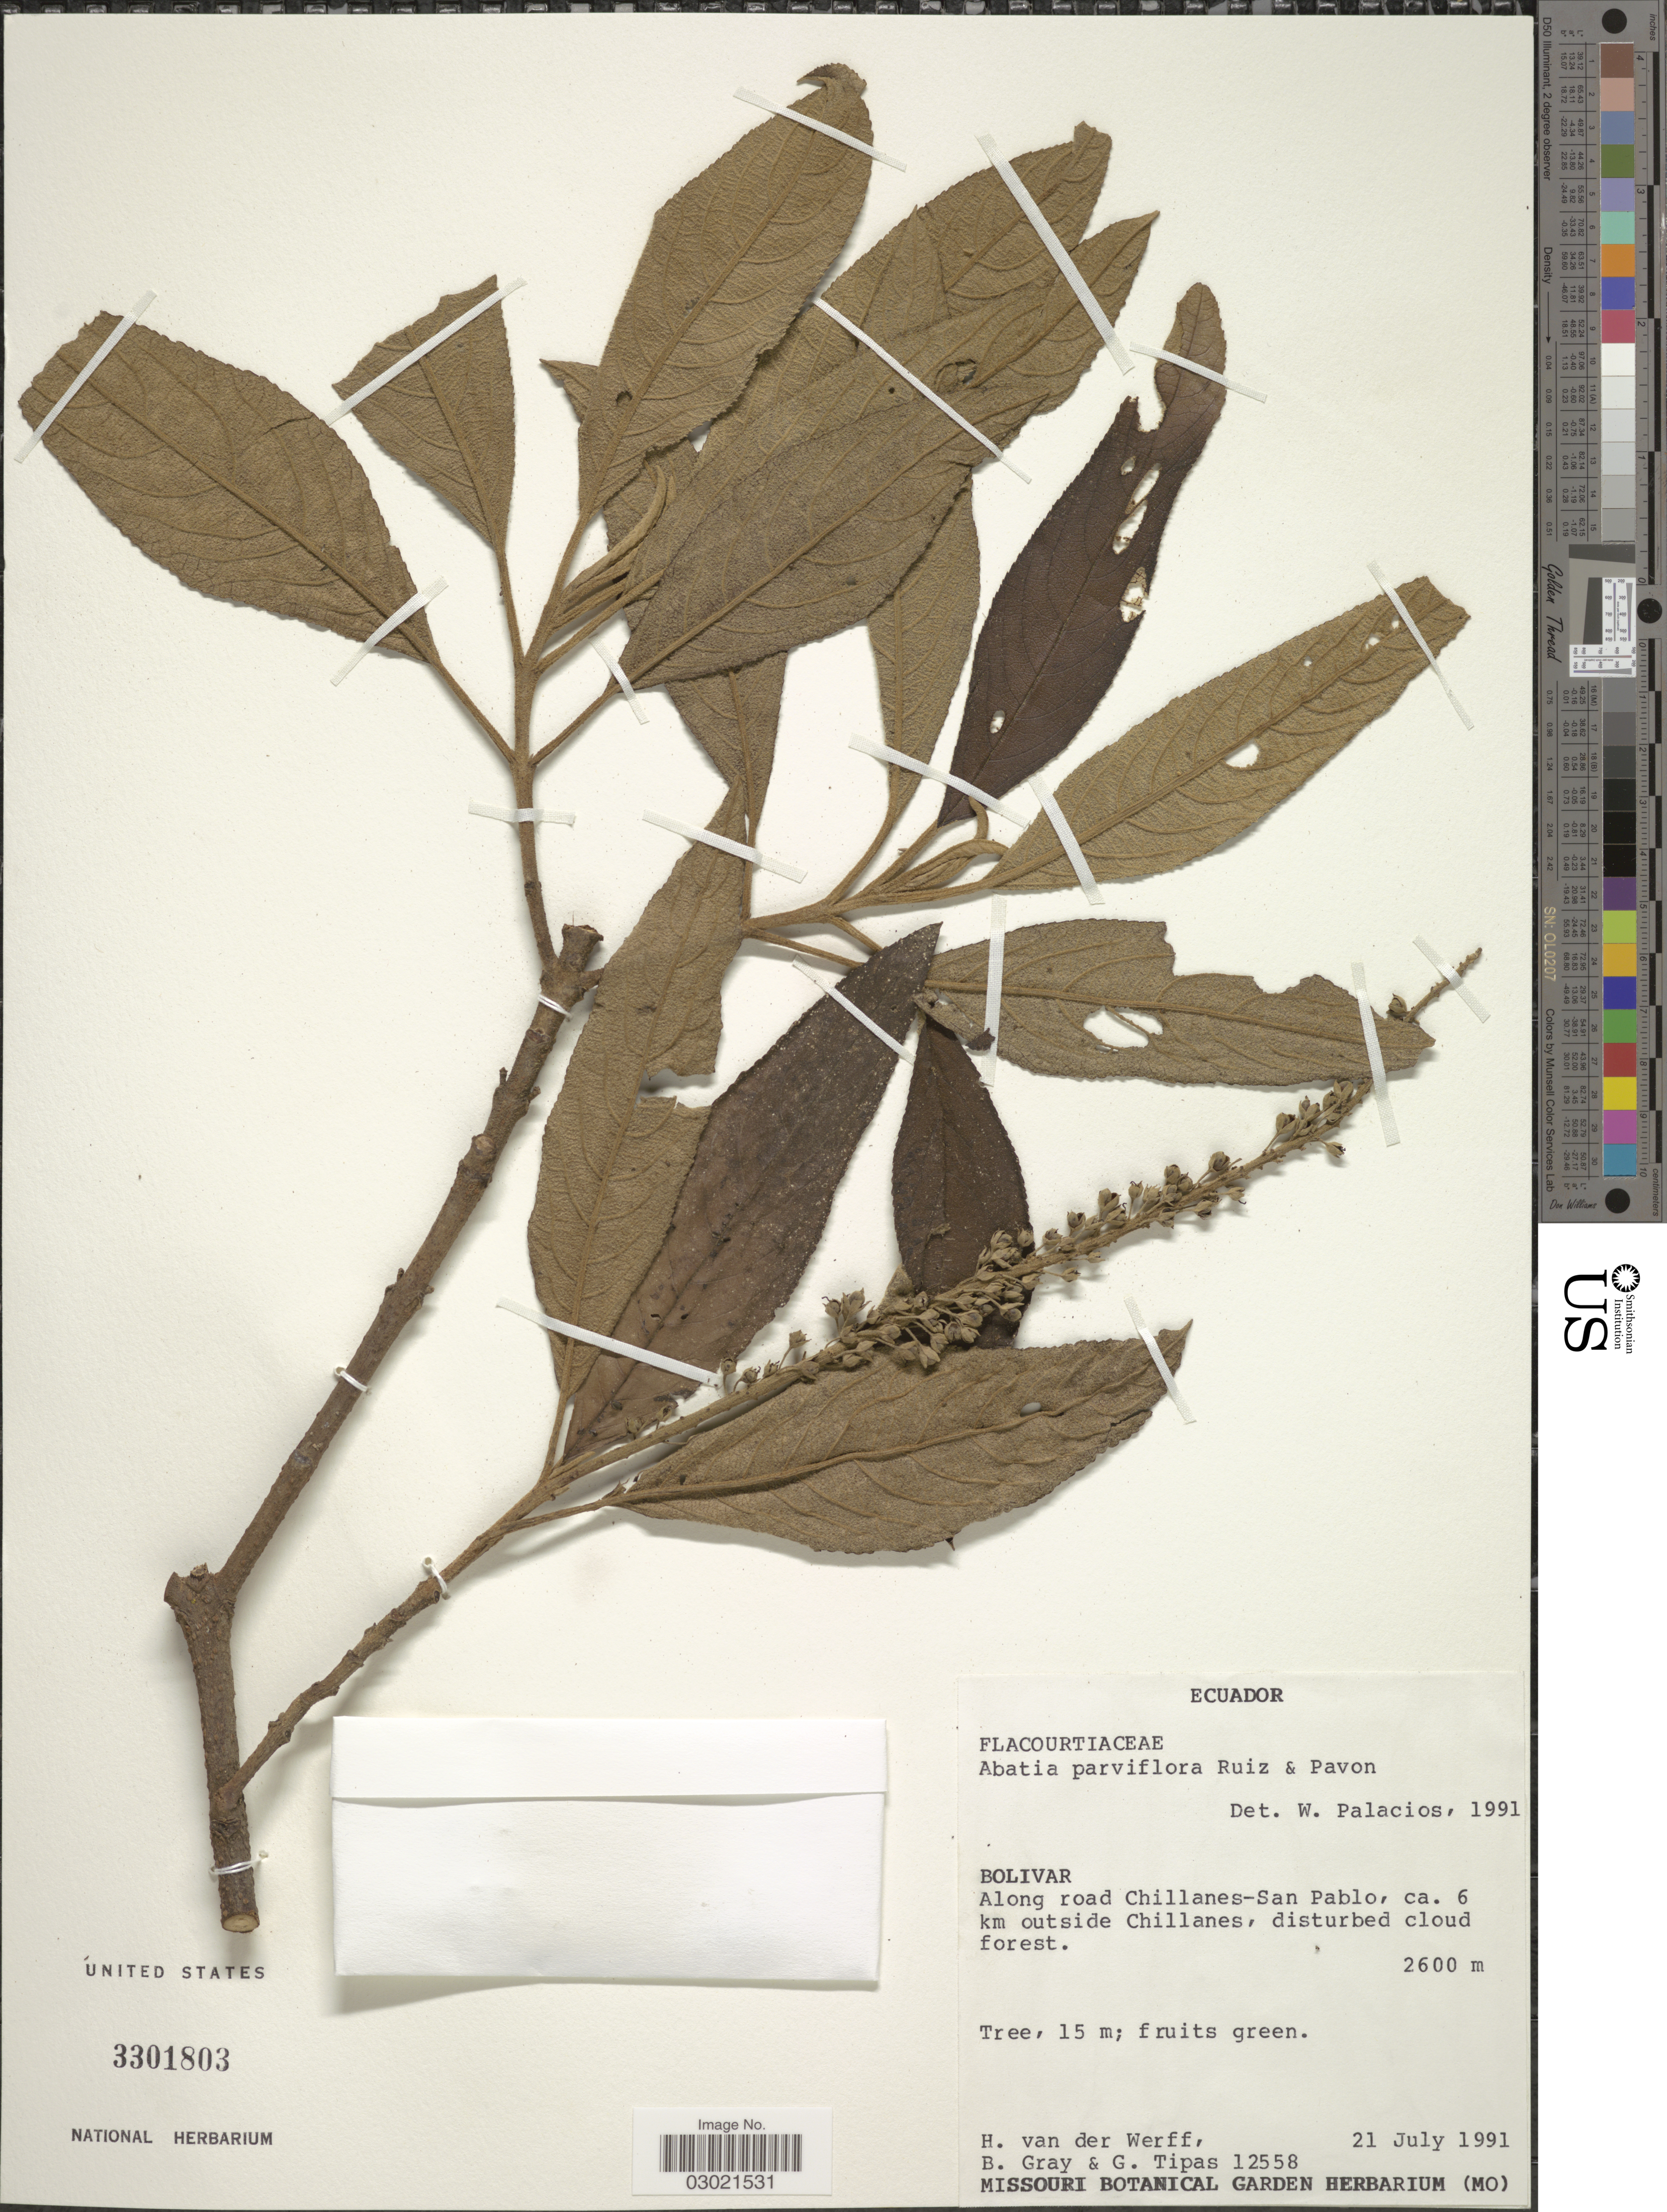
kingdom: Plantae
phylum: Tracheophyta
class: Magnoliopsida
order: Malpighiales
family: Salicaceae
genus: Abatia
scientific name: Abatia parviflora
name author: Ruiz & Pav.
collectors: H. van der Werff, B. Gray & G. Tipas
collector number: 12558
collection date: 1991-07-21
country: Ecuador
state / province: Bolívar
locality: Along road Chillanes-San Pablo, ca. 6 km outside Chillanes.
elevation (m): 2600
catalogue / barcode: US 3301803